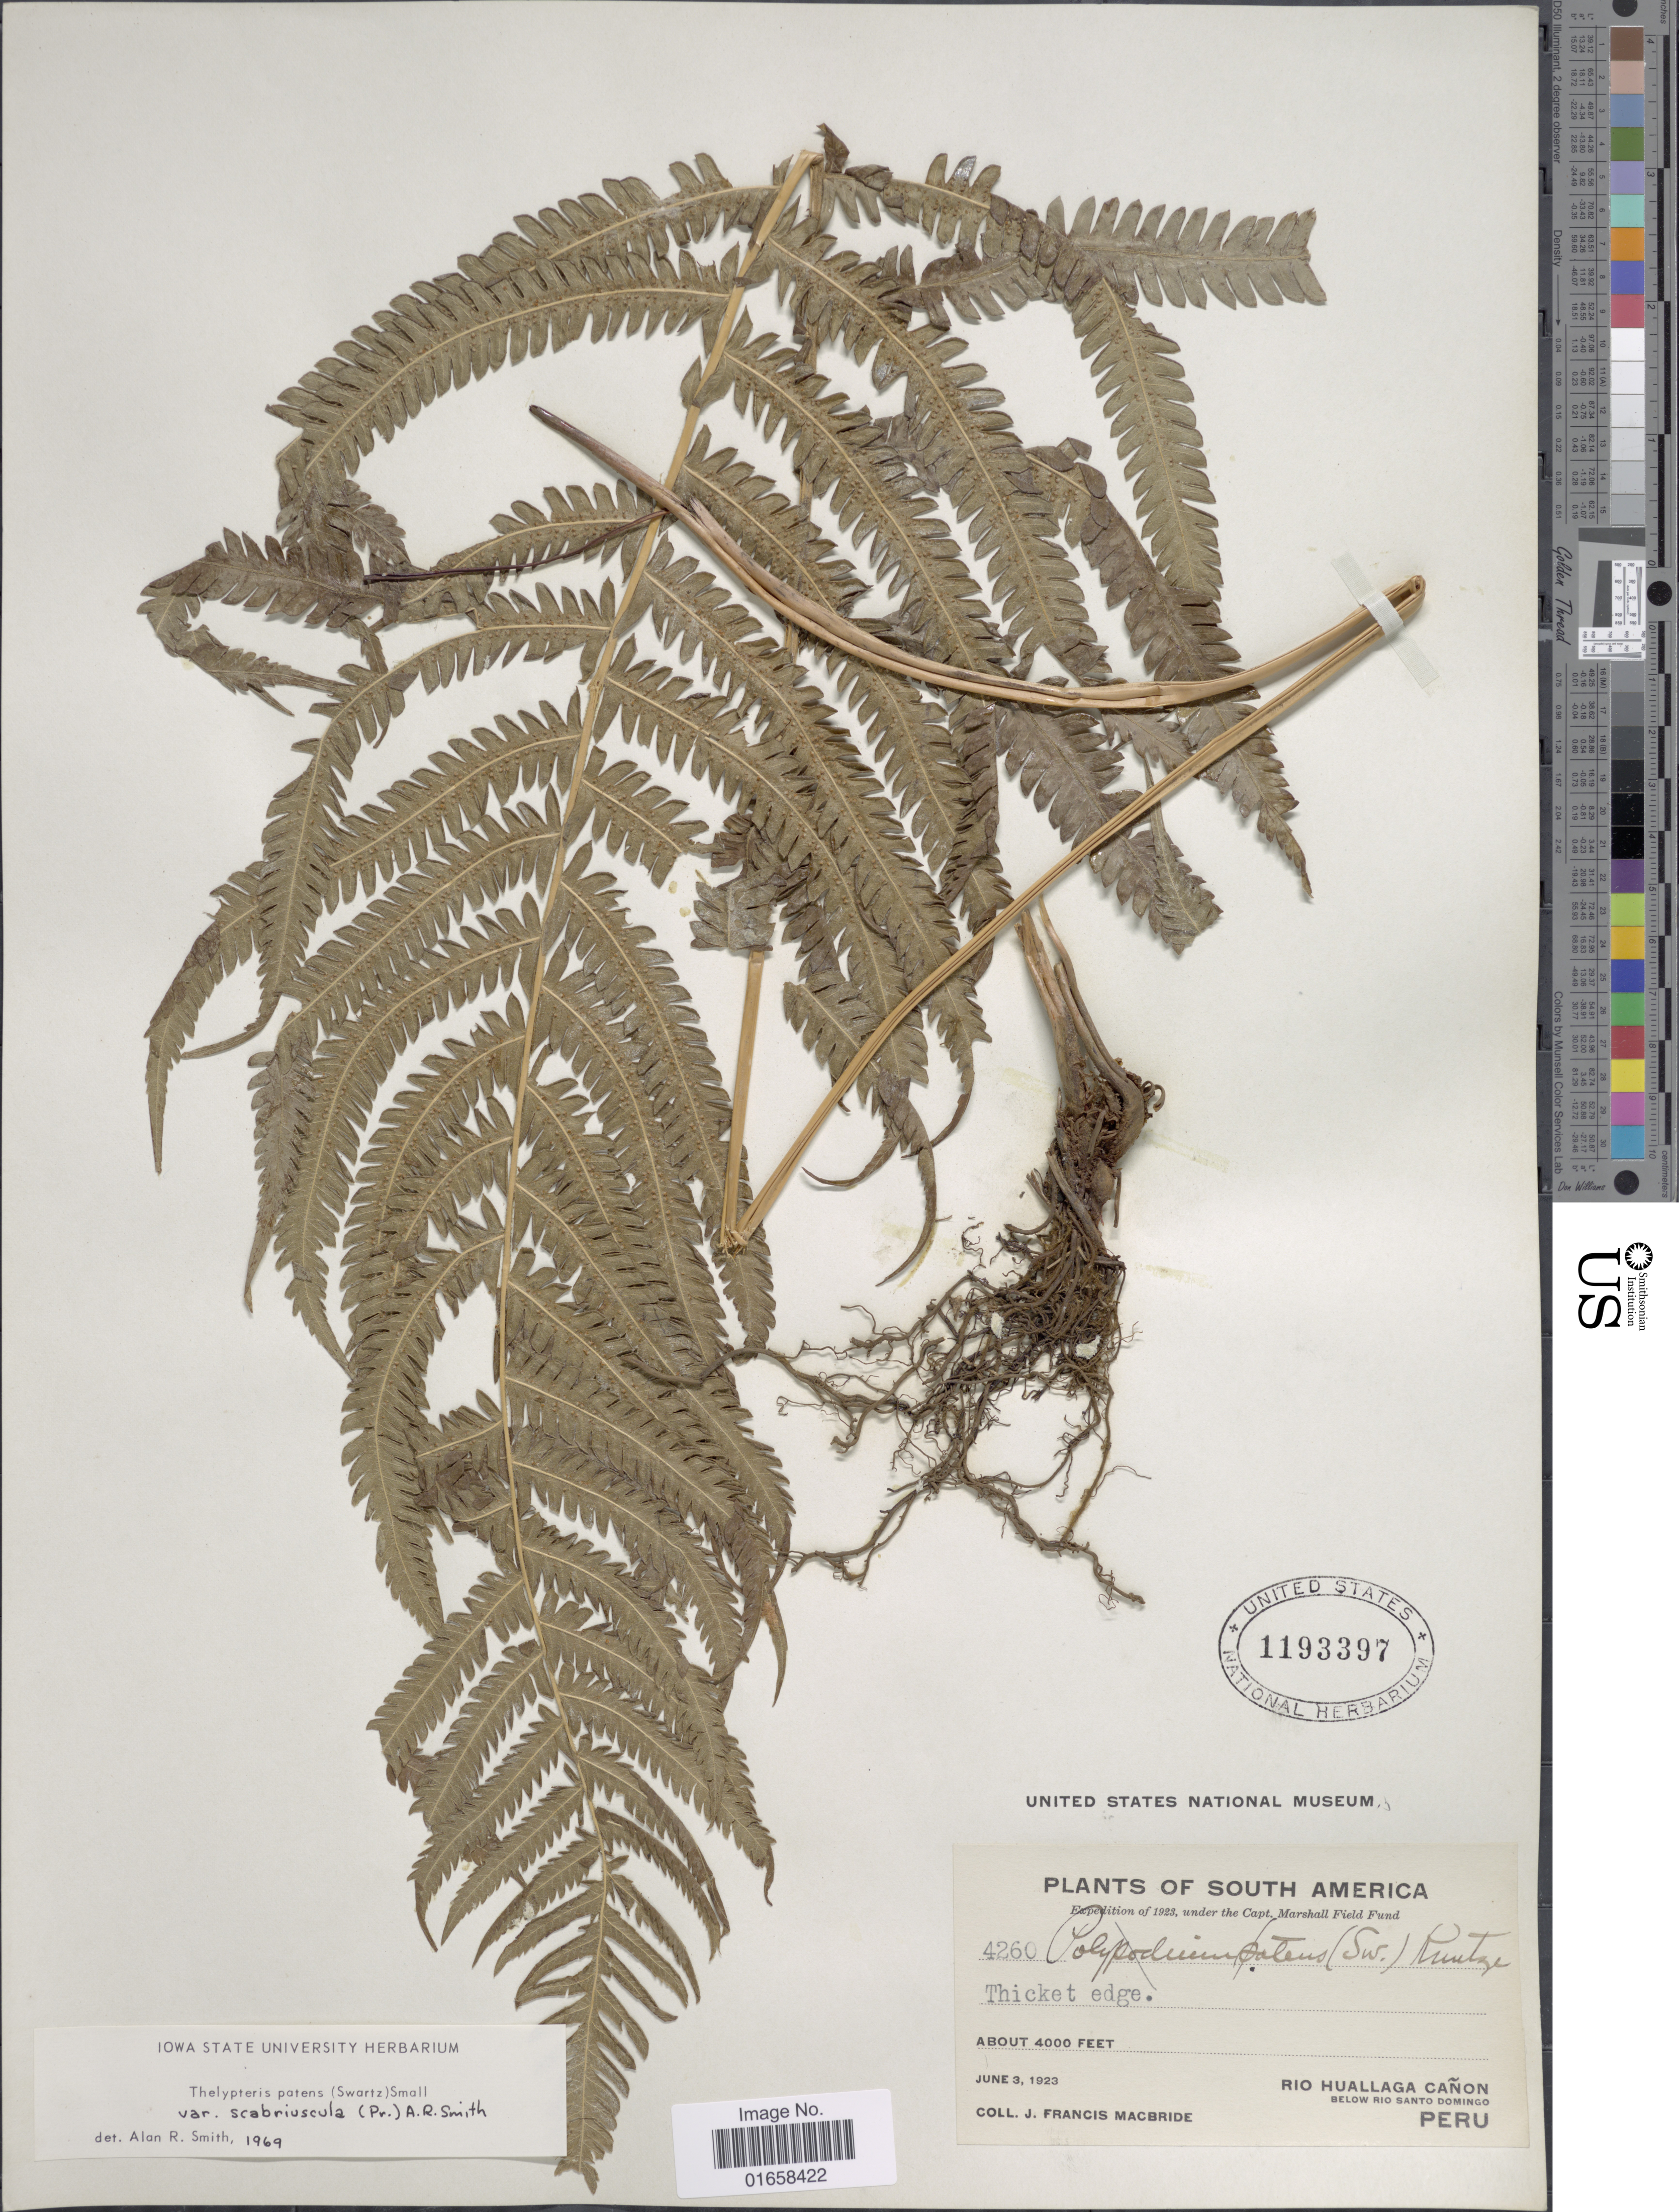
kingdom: Plantae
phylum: Tracheophyta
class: Polypodiopsida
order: Polypodiales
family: Thelypteridaceae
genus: Christella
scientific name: Christella patens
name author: (Sw.) Holttum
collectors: J. F. Macbride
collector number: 4260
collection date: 1923-06-03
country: Peru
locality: South America. Rio Huallaga Cañon.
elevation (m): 1219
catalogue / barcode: US 1193397